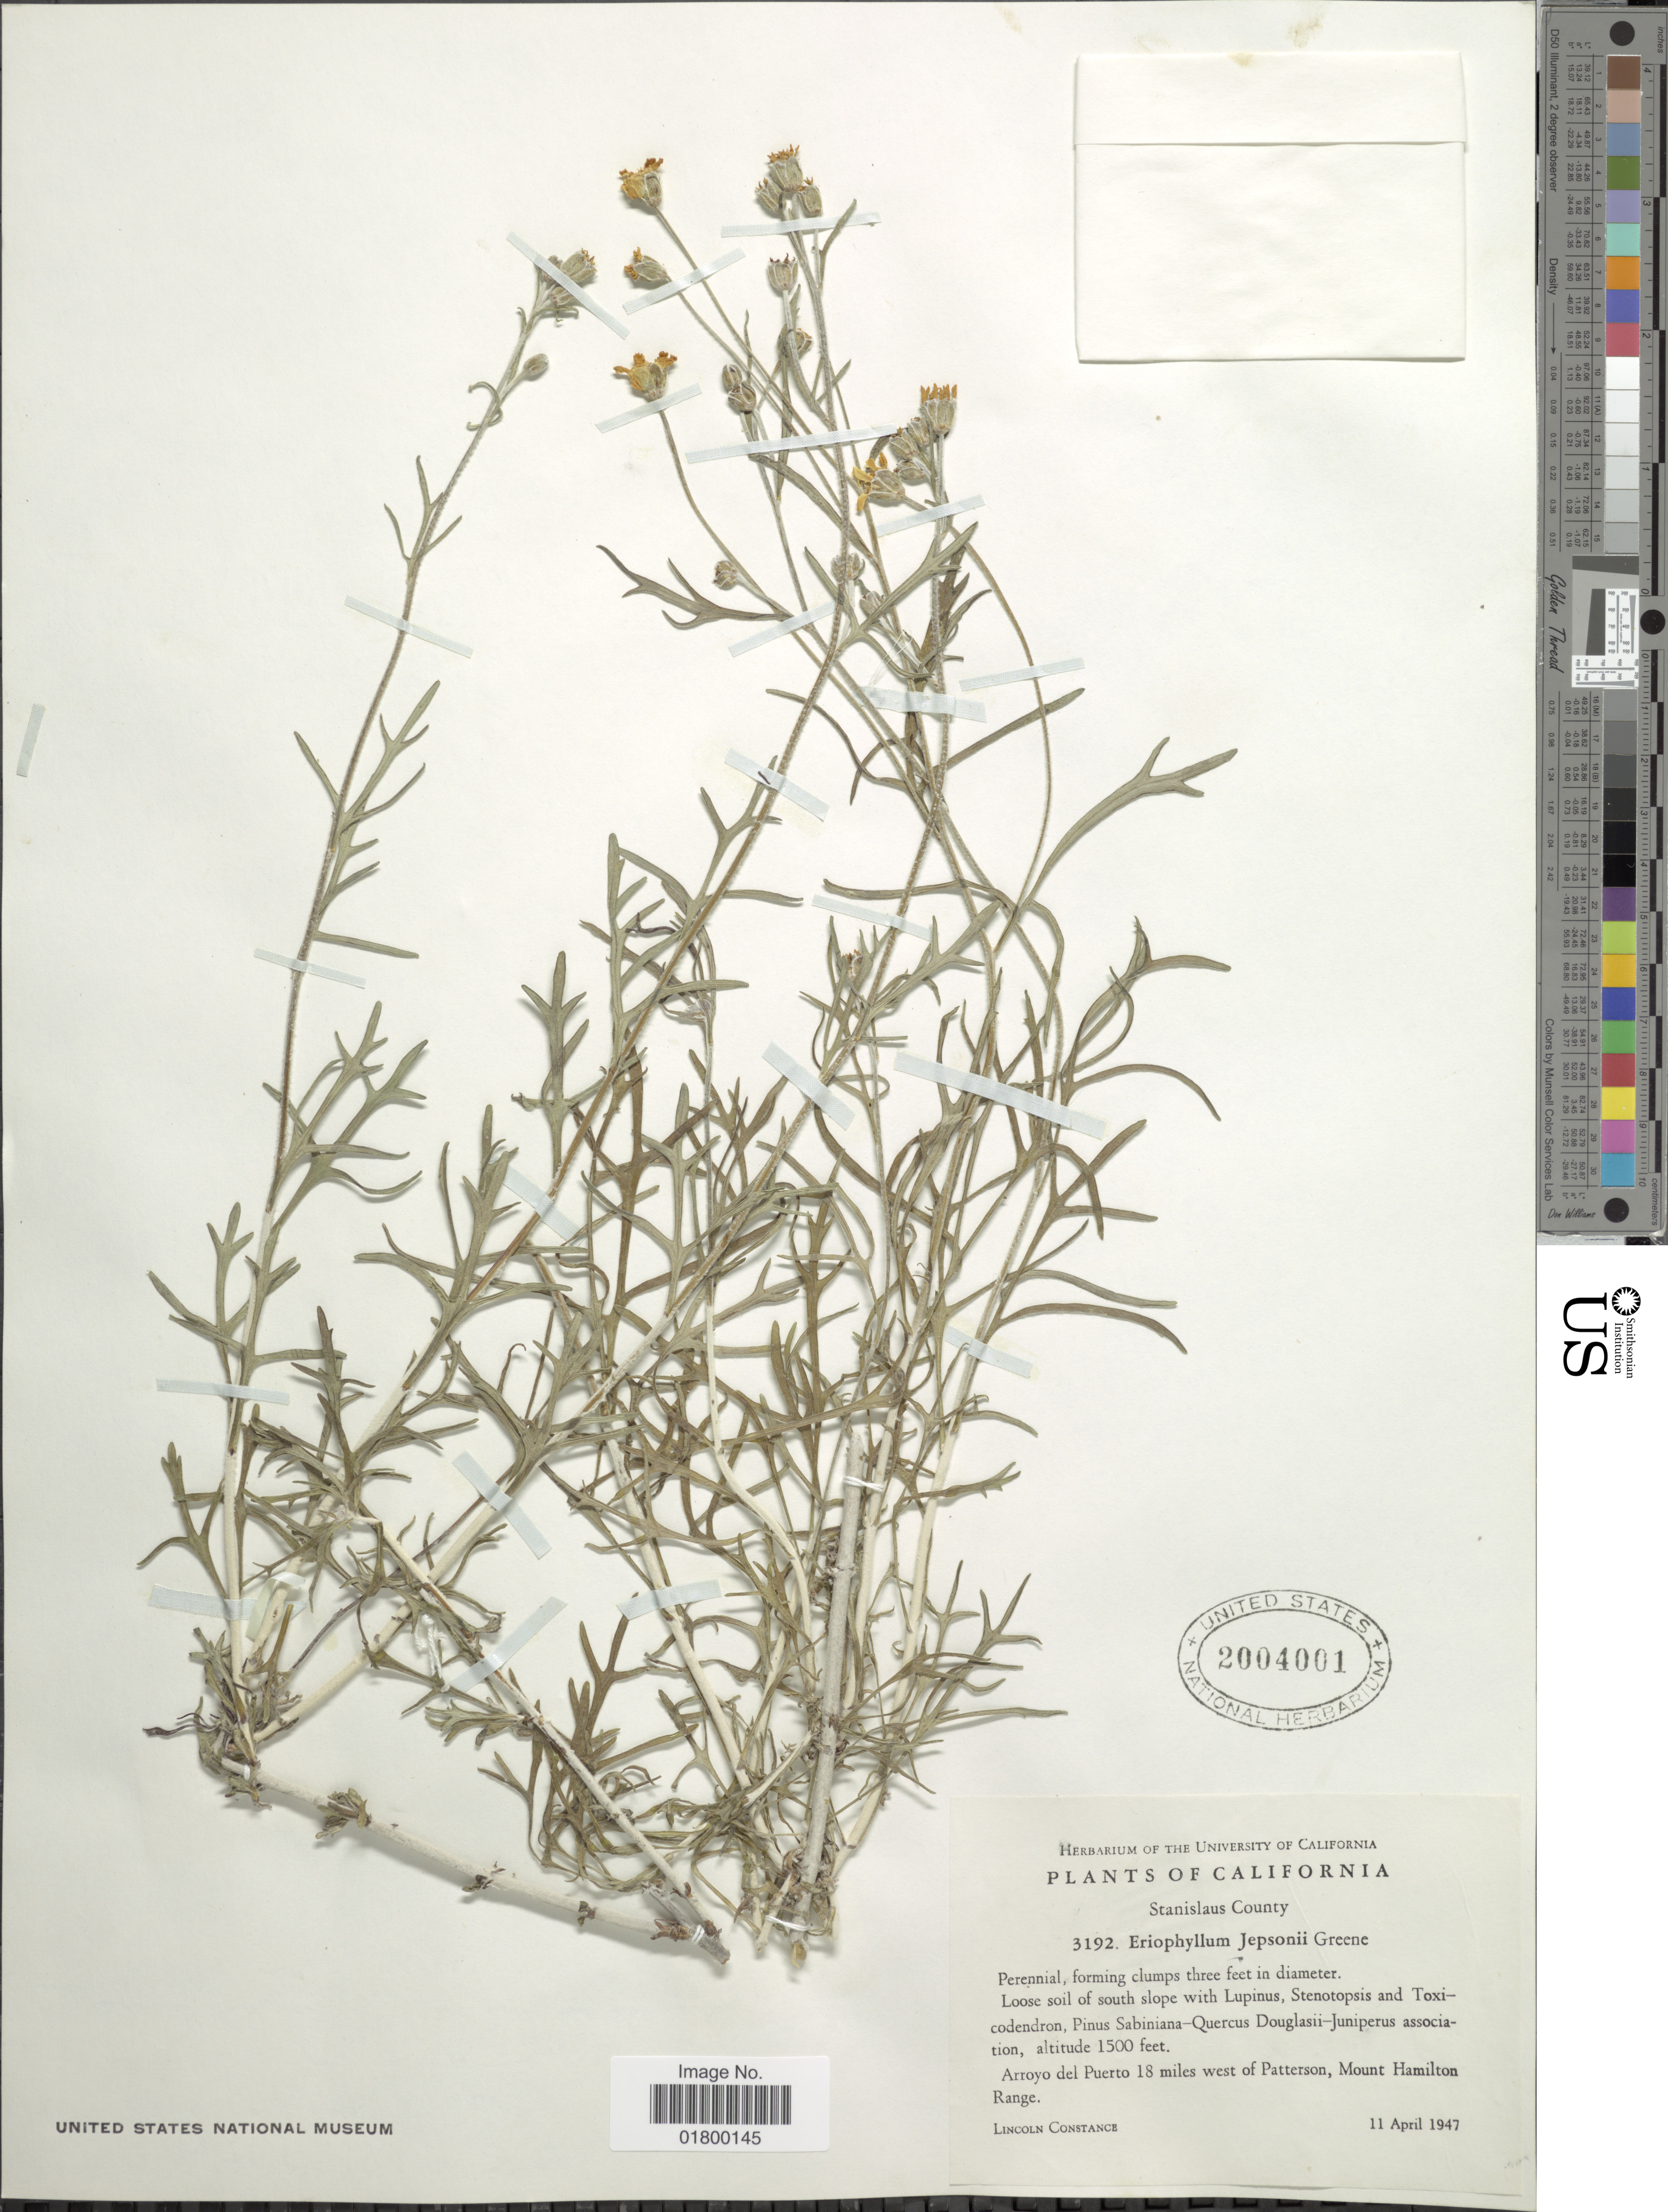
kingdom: Plantae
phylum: Tracheophyta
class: Magnoliopsida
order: Asterales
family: Asteraceae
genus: Eriophyllum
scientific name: Eriophyllum jepsoni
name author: Greene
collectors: L. Constance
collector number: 3192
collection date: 1947-04-11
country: United States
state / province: California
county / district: Stanislaus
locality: Arroyo del Puerto 18 miles west of Patterson, Mount Hamilton Range, Stanislaus County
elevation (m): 457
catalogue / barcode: US 2004001